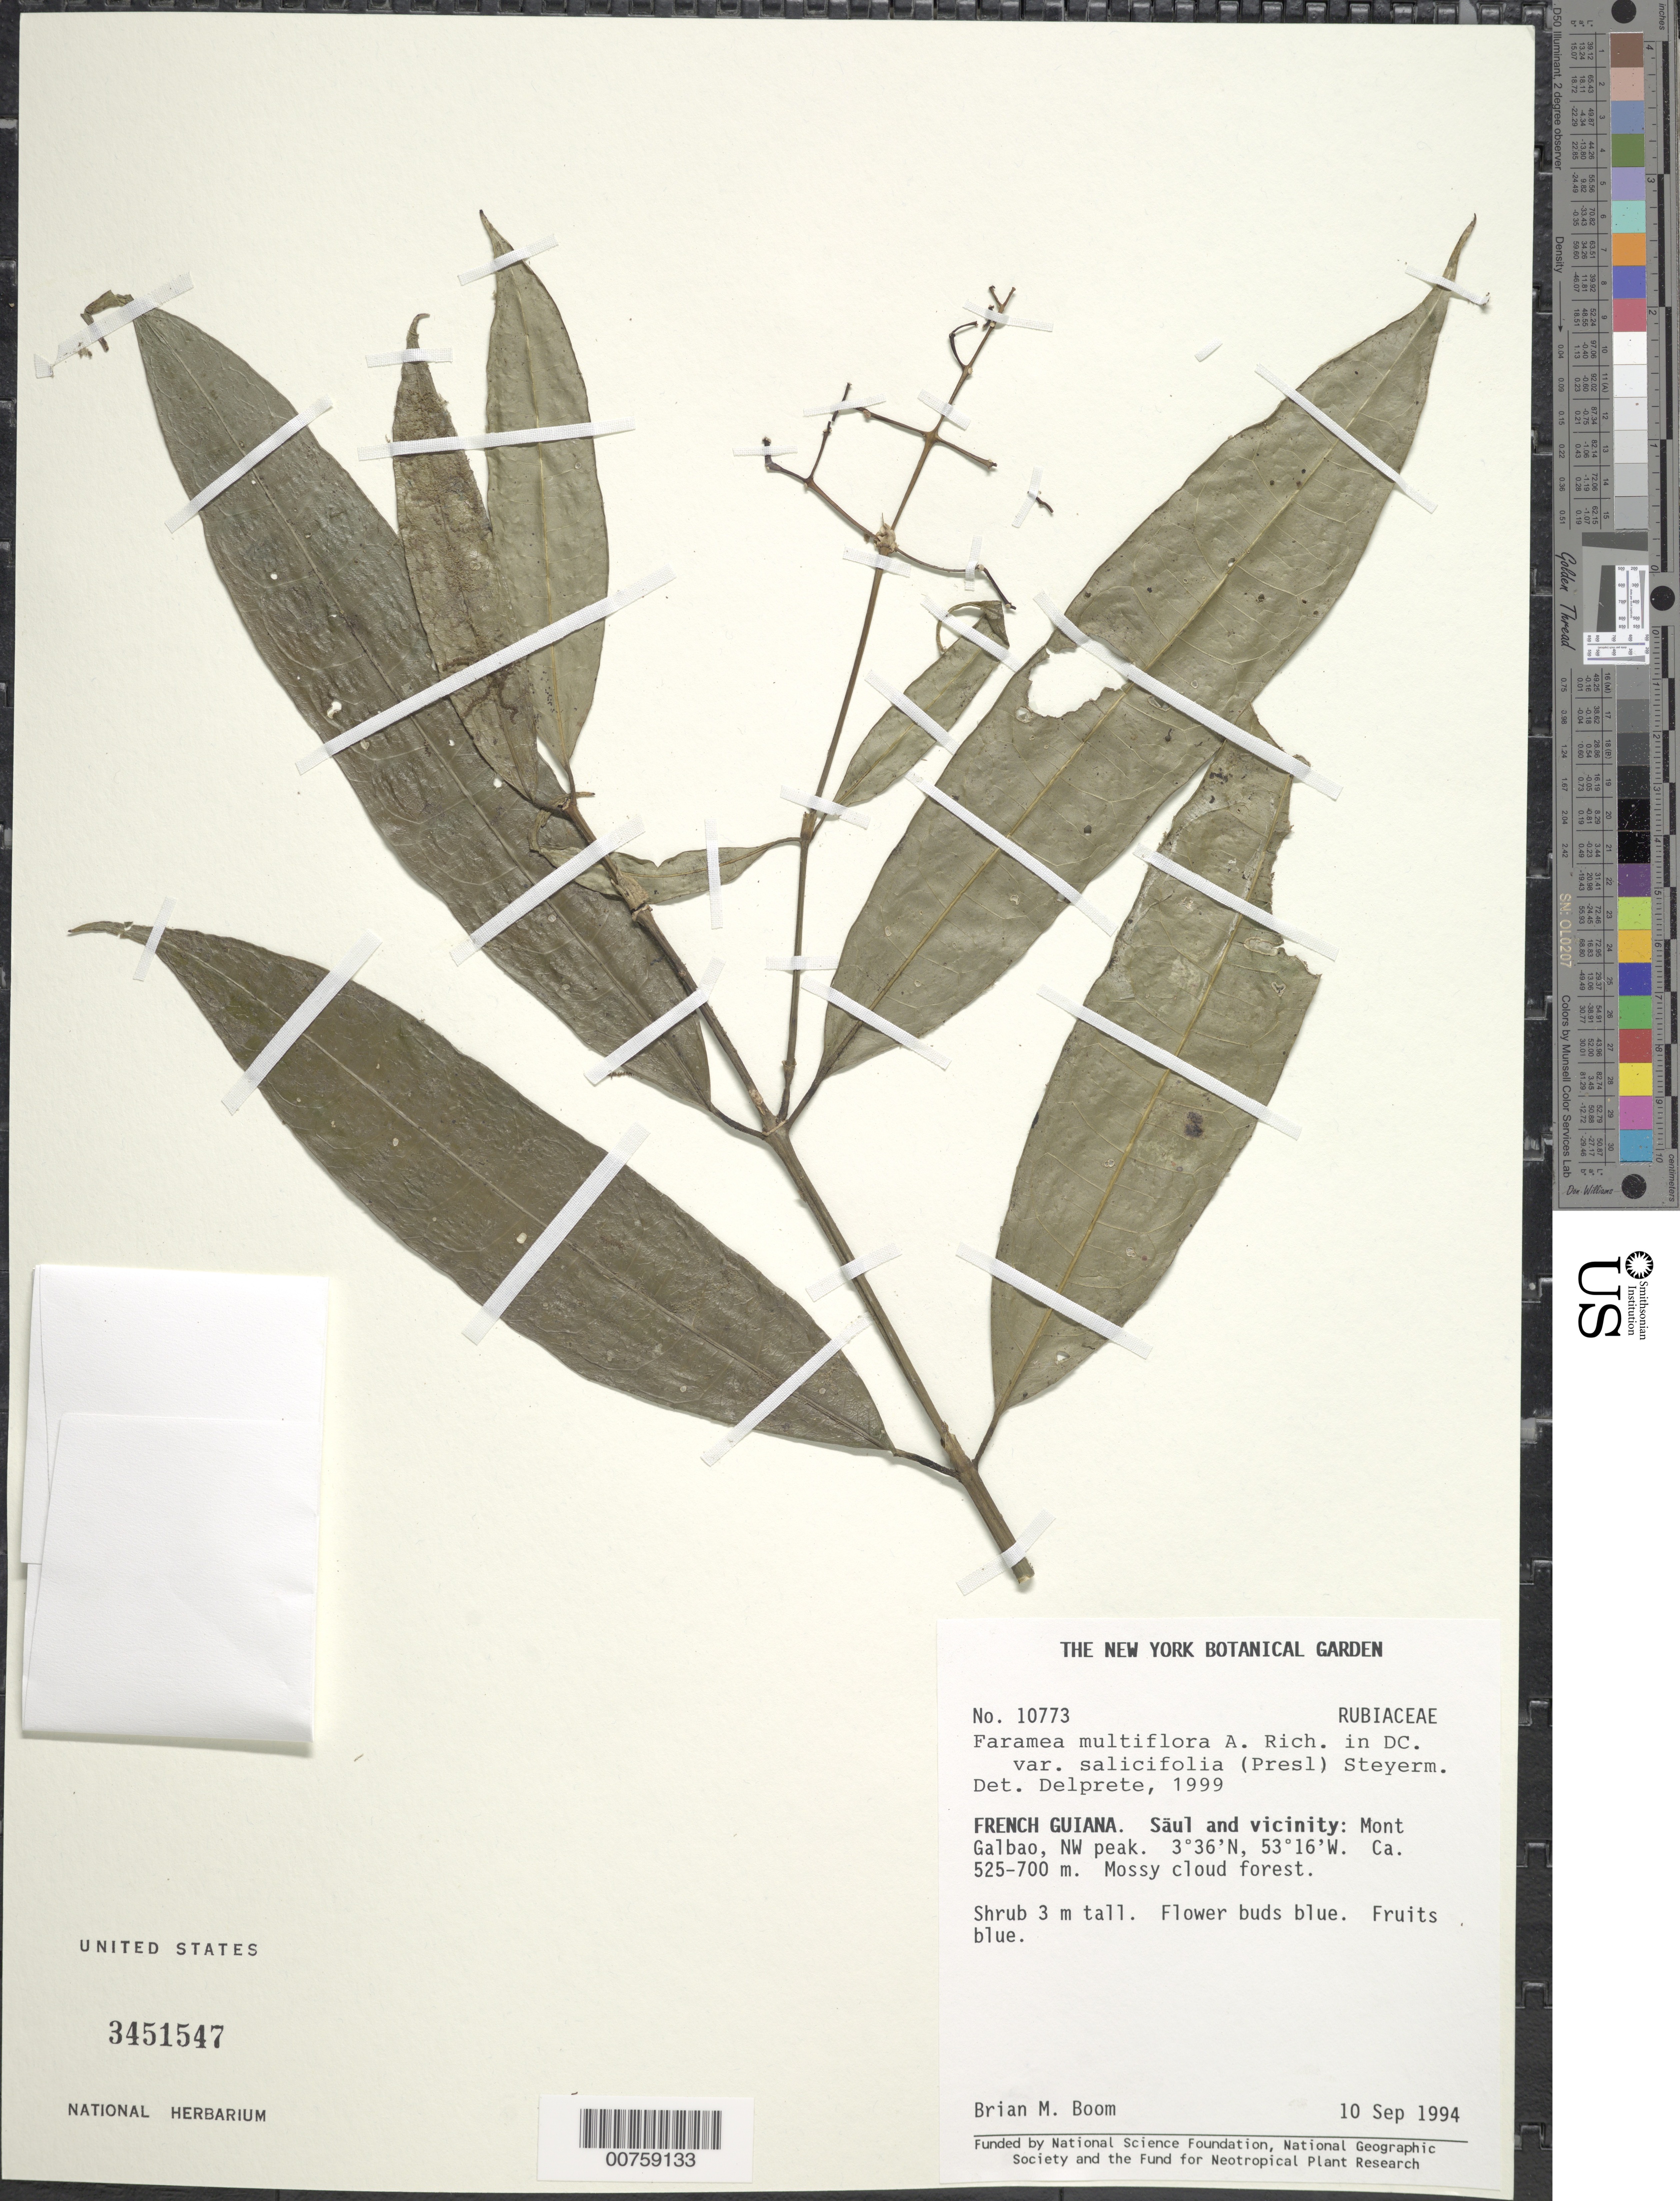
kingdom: Plantae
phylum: Tracheophyta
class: Magnoliopsida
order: Gentianales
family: Rubiaceae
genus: Faramea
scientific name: Faramea multiflora var. salicifolia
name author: (C. Presl) Steyerm.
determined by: Delprete, P. G., Herb. de Guyane Cay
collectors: B. M. Boom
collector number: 10773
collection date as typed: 10-Sep-94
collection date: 1994-09-10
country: French Guiana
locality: Saül, Mont Galbao, NW peak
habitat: Mossy cloud forest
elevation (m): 525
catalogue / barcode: US 3451547